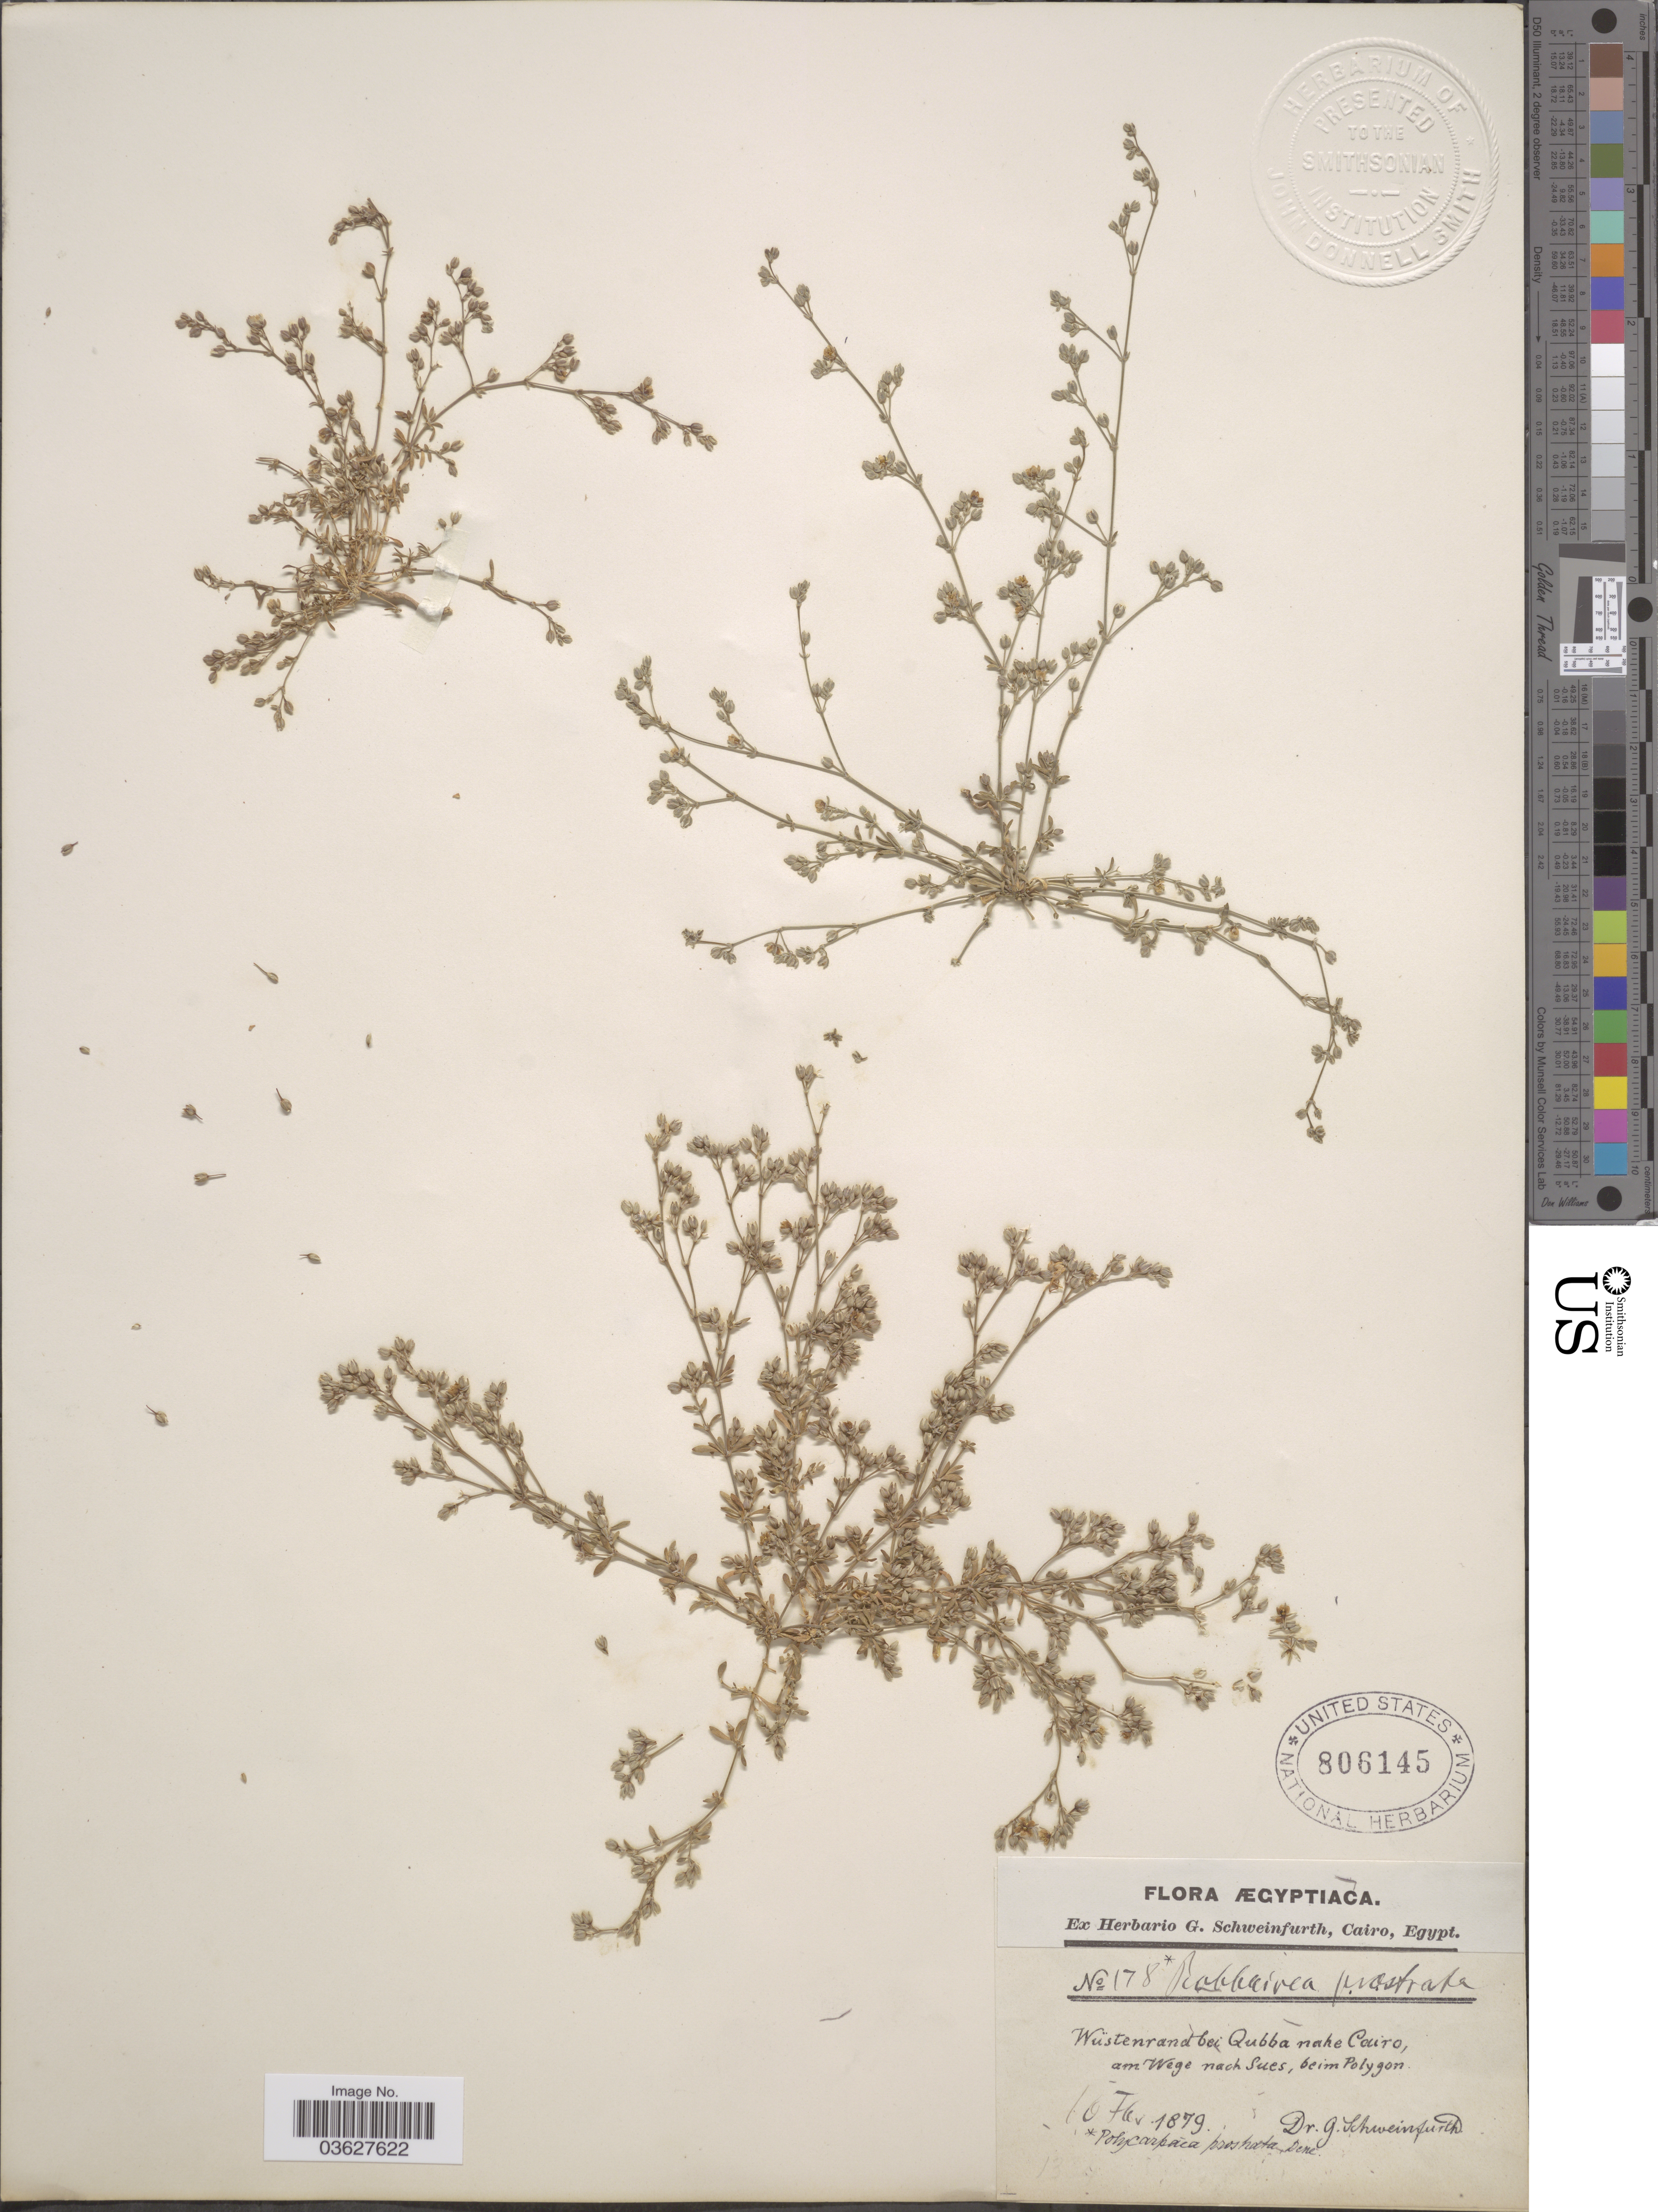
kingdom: Plantae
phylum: Tracheophyta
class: Magnoliopsida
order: Caryophyllales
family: Caryophyllaceae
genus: Polycarpaea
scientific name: Polycarpaea prostrata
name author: (Forssk.) Decne.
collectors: G. A. Schweinfurth (herbarium)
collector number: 178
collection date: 1879-02-10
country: Egypt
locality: Ægyptiaca. Wüstenrand bei Qubba nahe Cairo, am Wege nach Sues, beim Polygon.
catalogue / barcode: US 806145